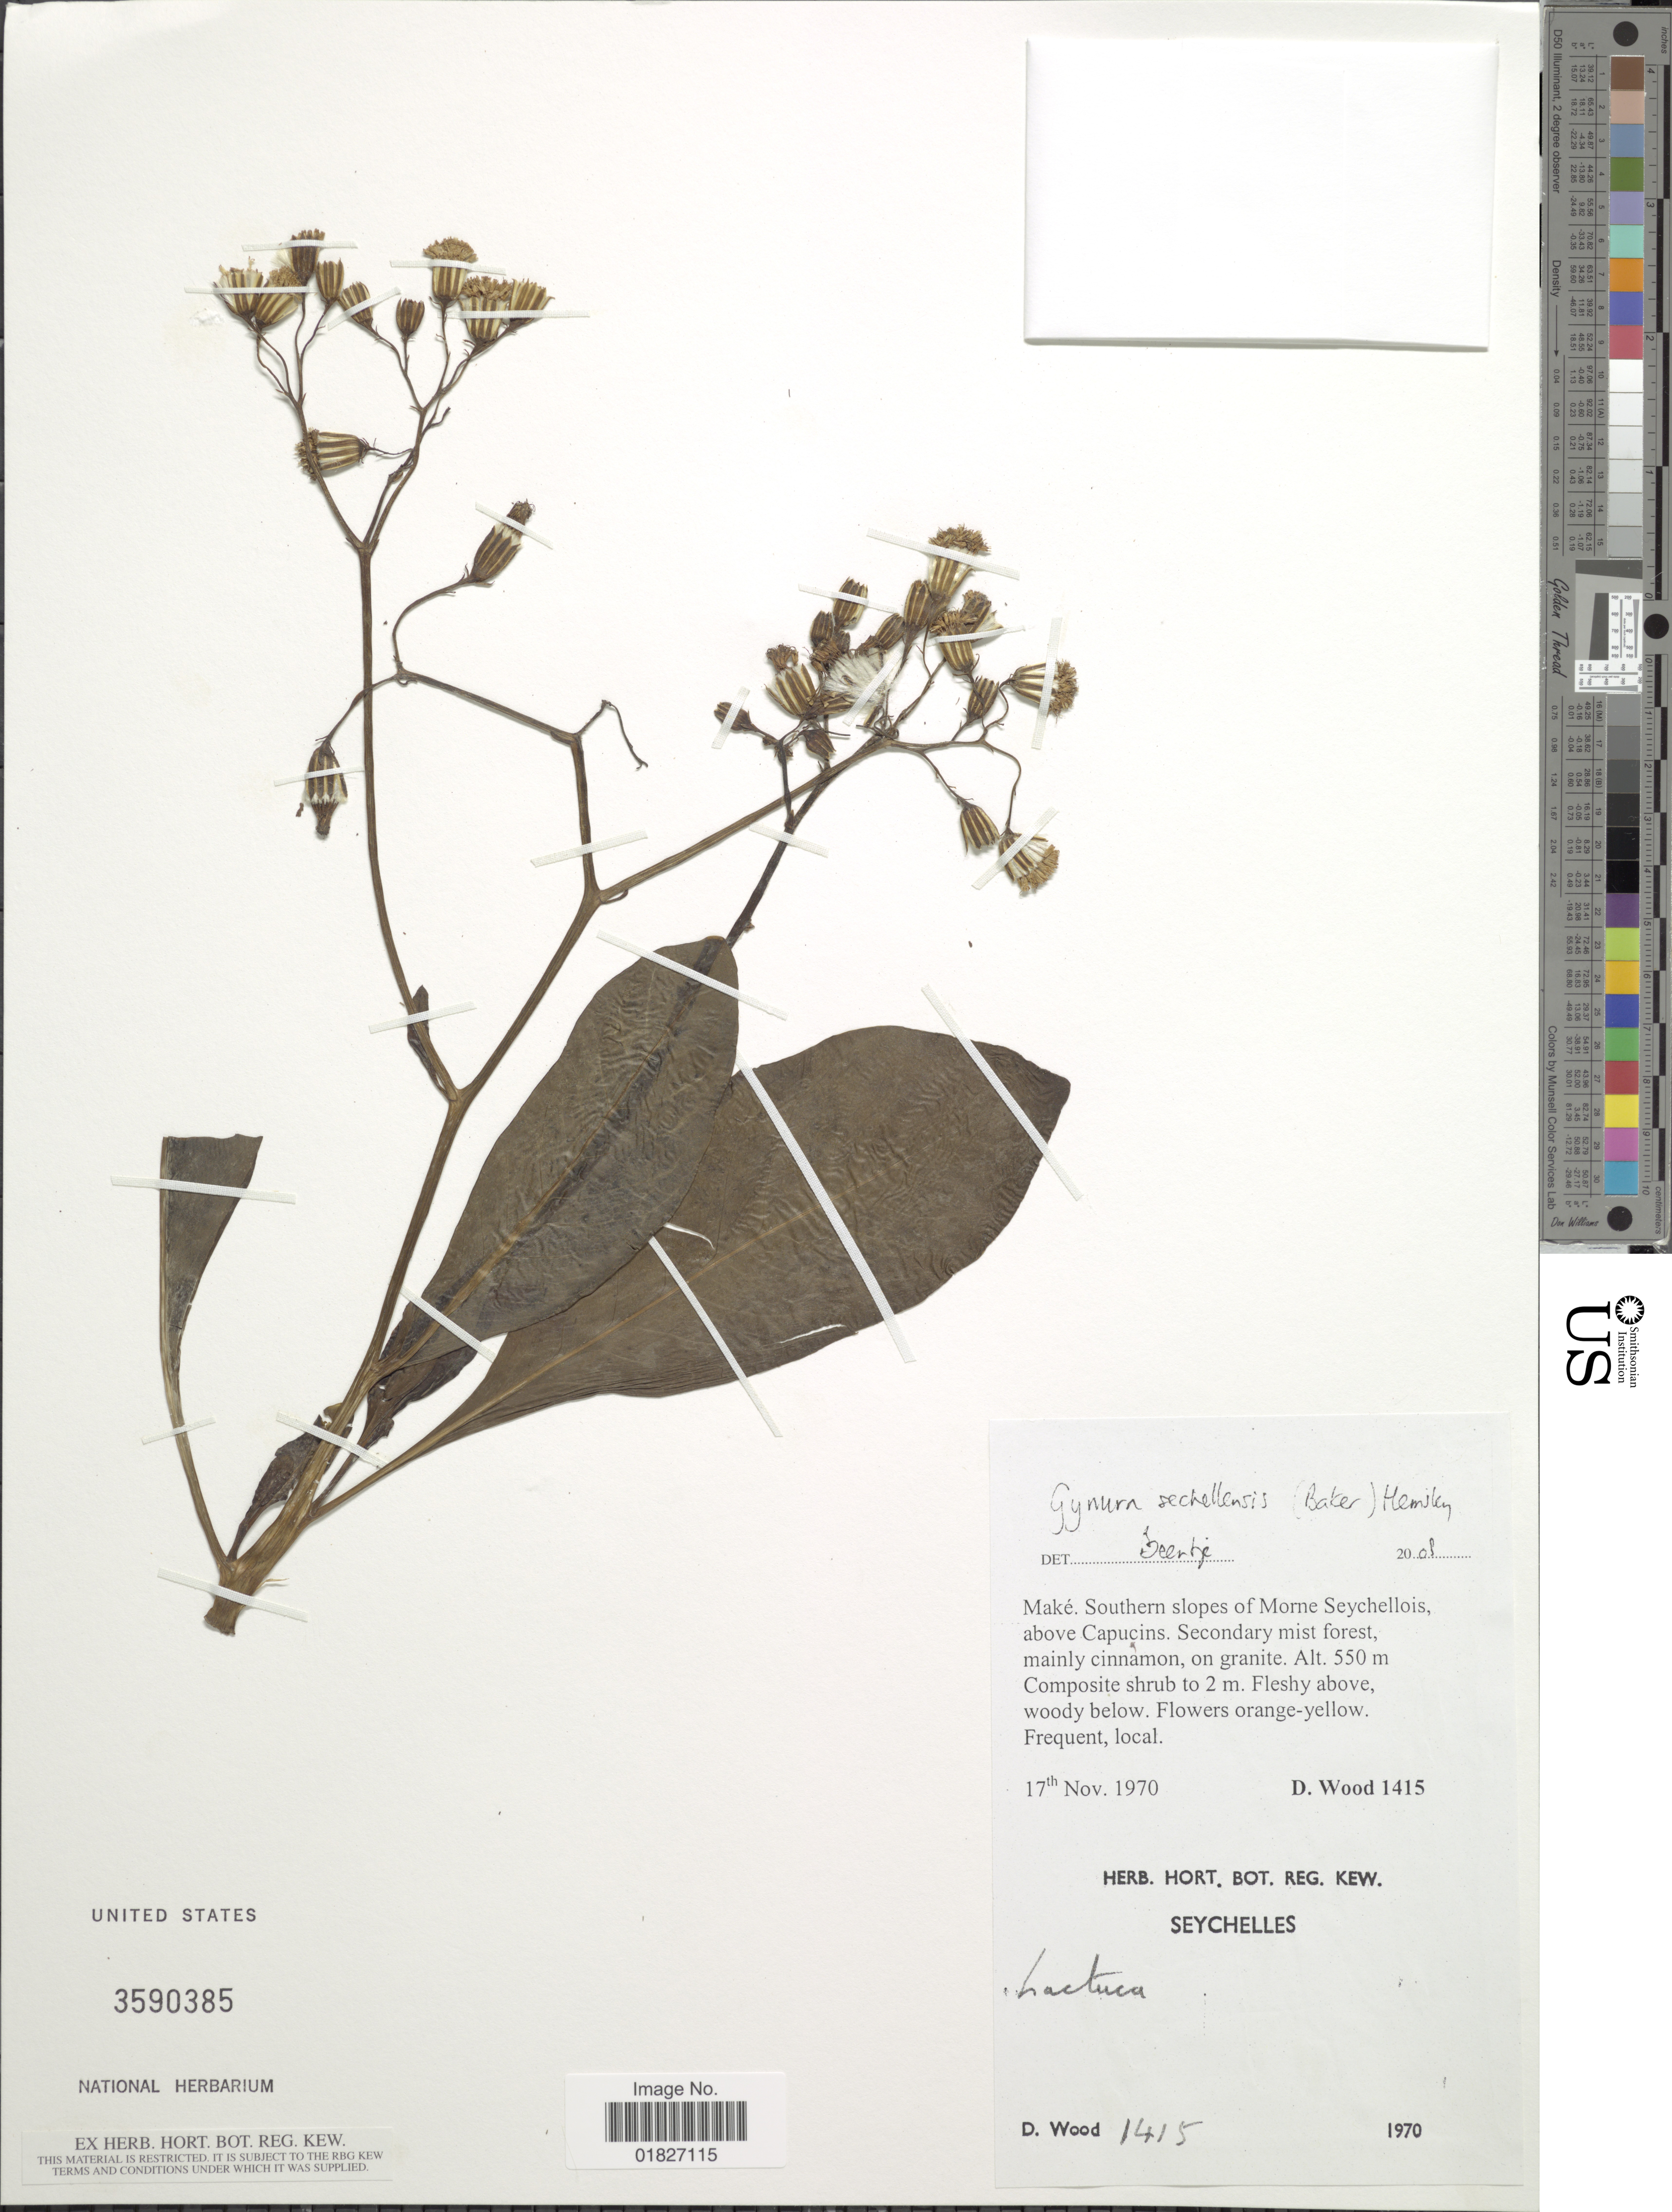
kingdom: Plantae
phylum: Tracheophyta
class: Magnoliopsida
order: Asterales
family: Asteraceae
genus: Gynura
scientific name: Gynura sechellensis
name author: (Baker) Hemsl.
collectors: D. Wood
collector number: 1415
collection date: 1970-11-17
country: Seychelles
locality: Maké, Southern slopes of Morne Seychellois above Capucins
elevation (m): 550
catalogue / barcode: US 3590385